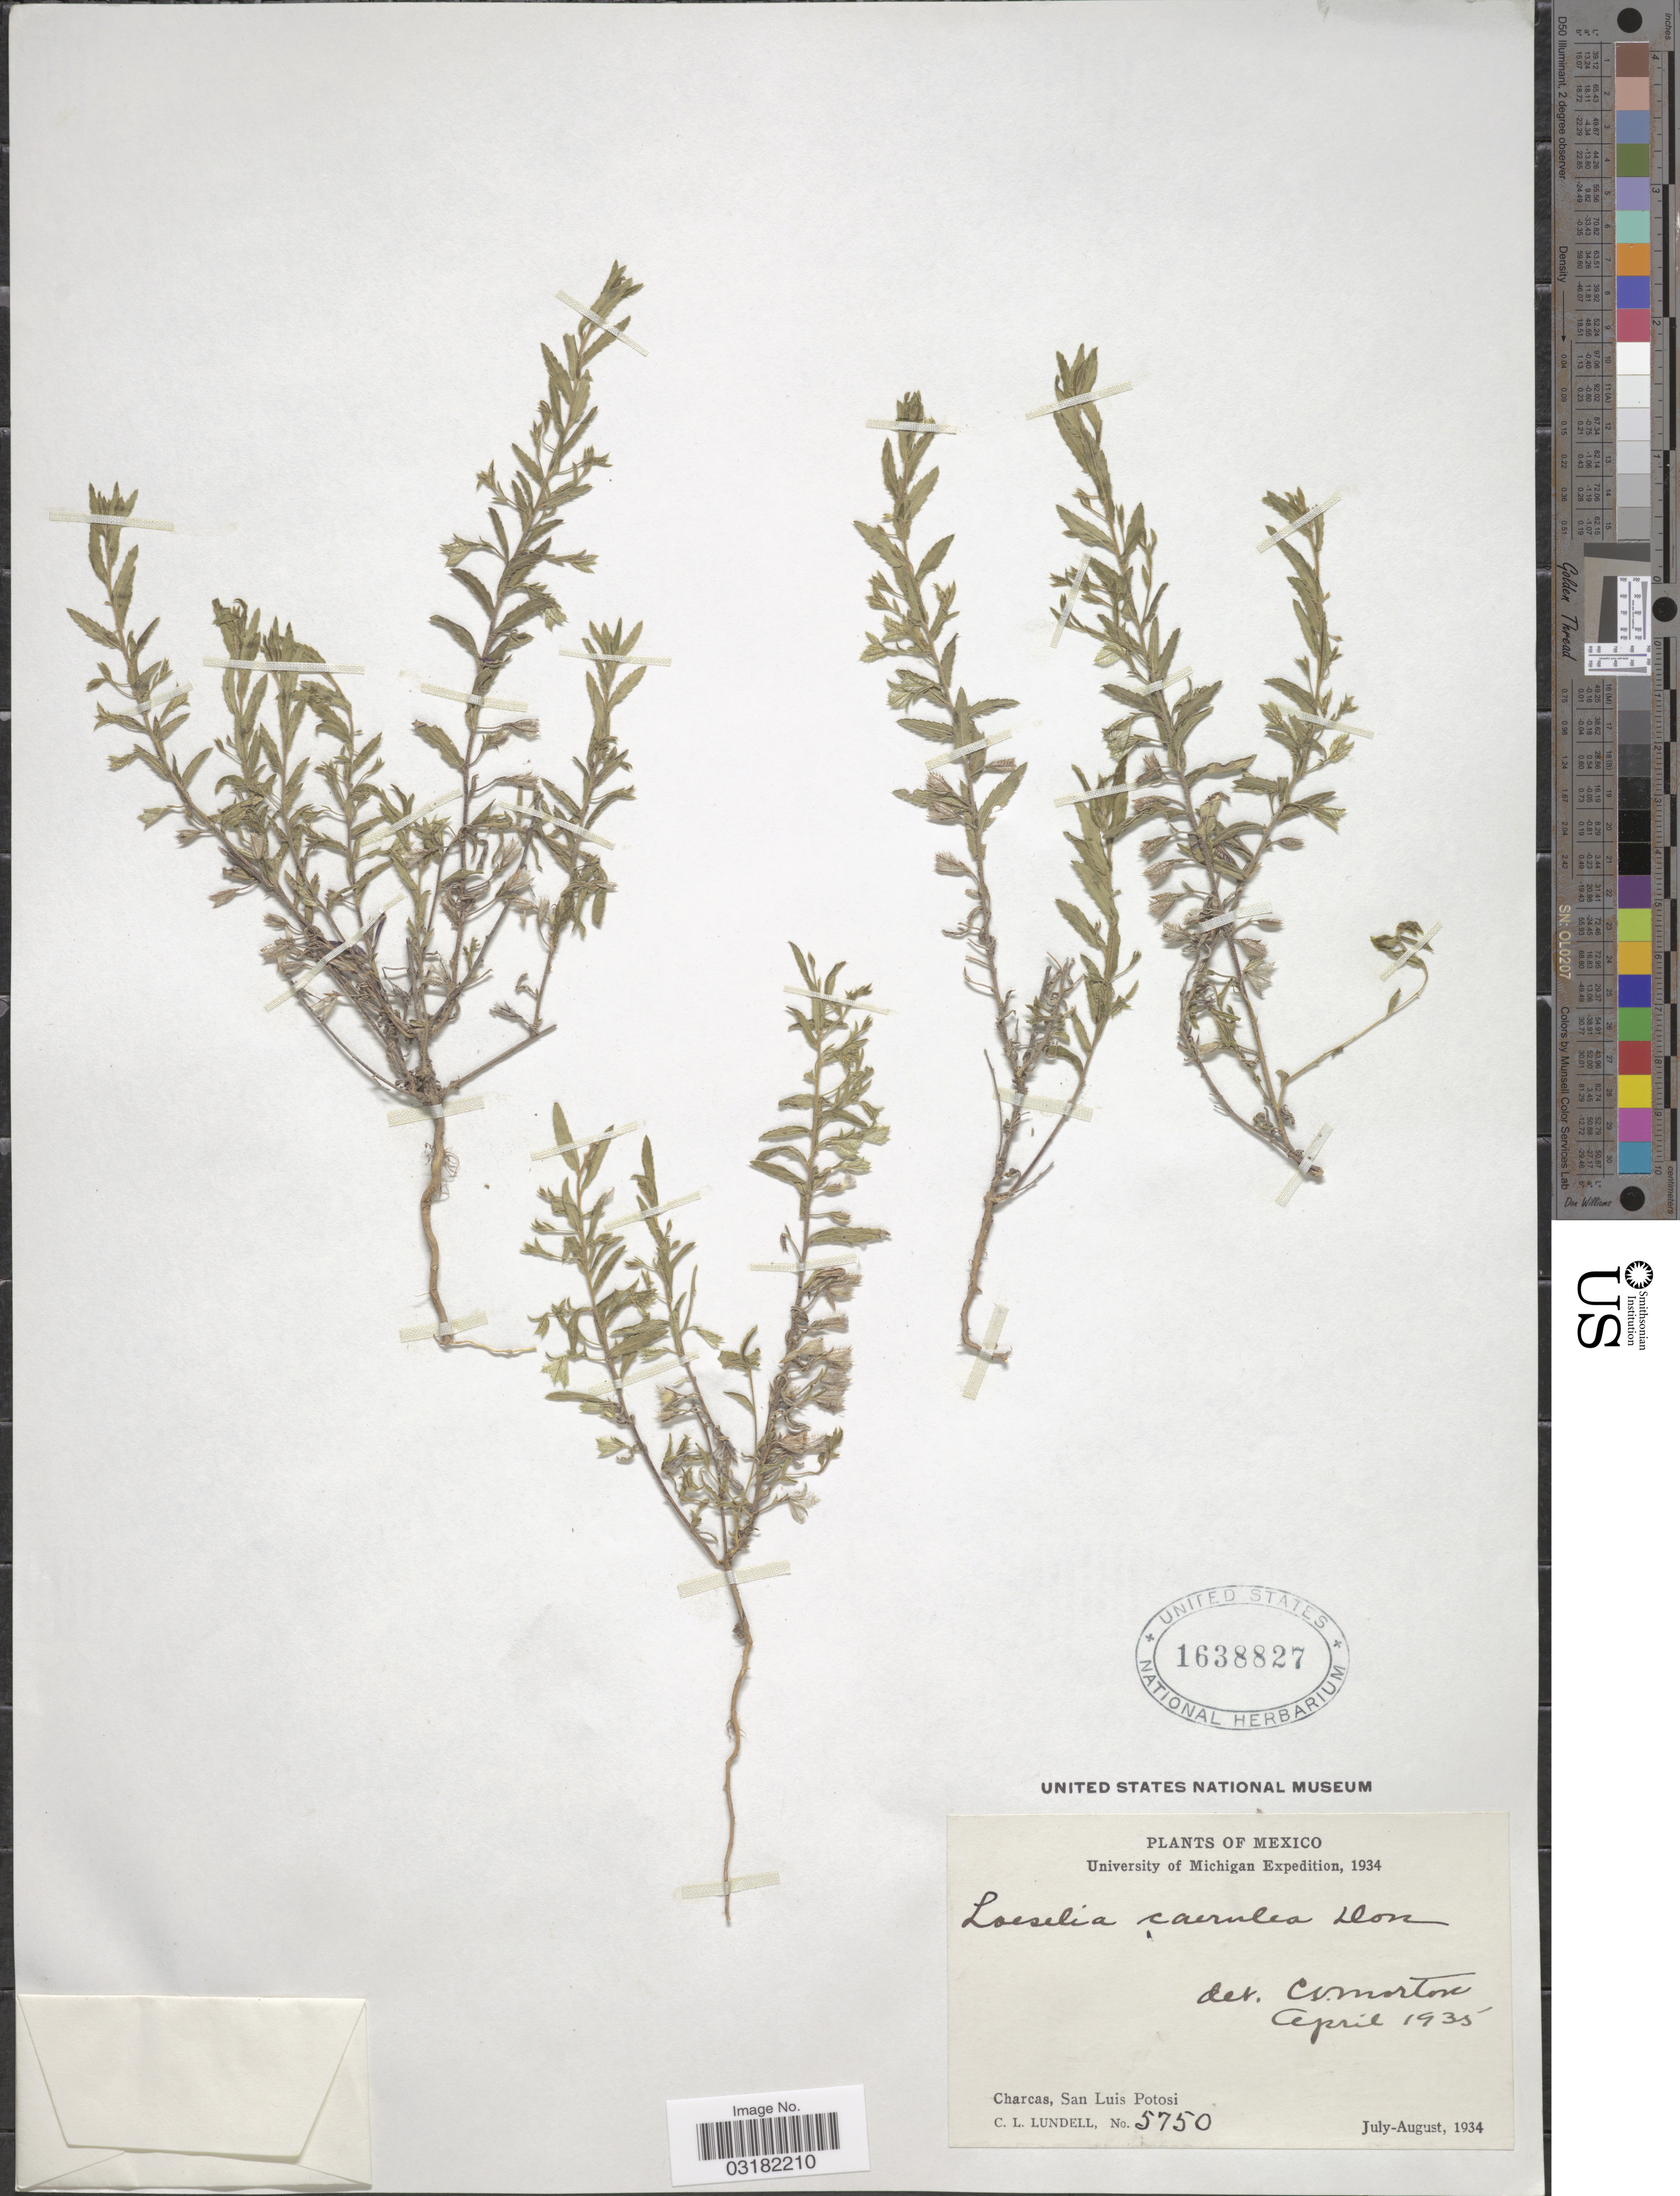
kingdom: Plantae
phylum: Tracheophyta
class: Magnoliopsida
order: Ericales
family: Polemoniaceae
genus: Loeselia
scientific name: Loeselia caerulea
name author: (Cav.) G. Don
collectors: C. L. Lundell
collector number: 5750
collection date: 1934-07/1934-08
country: Mexico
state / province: San Luis Potosí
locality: Charcas.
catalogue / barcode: US 1638827